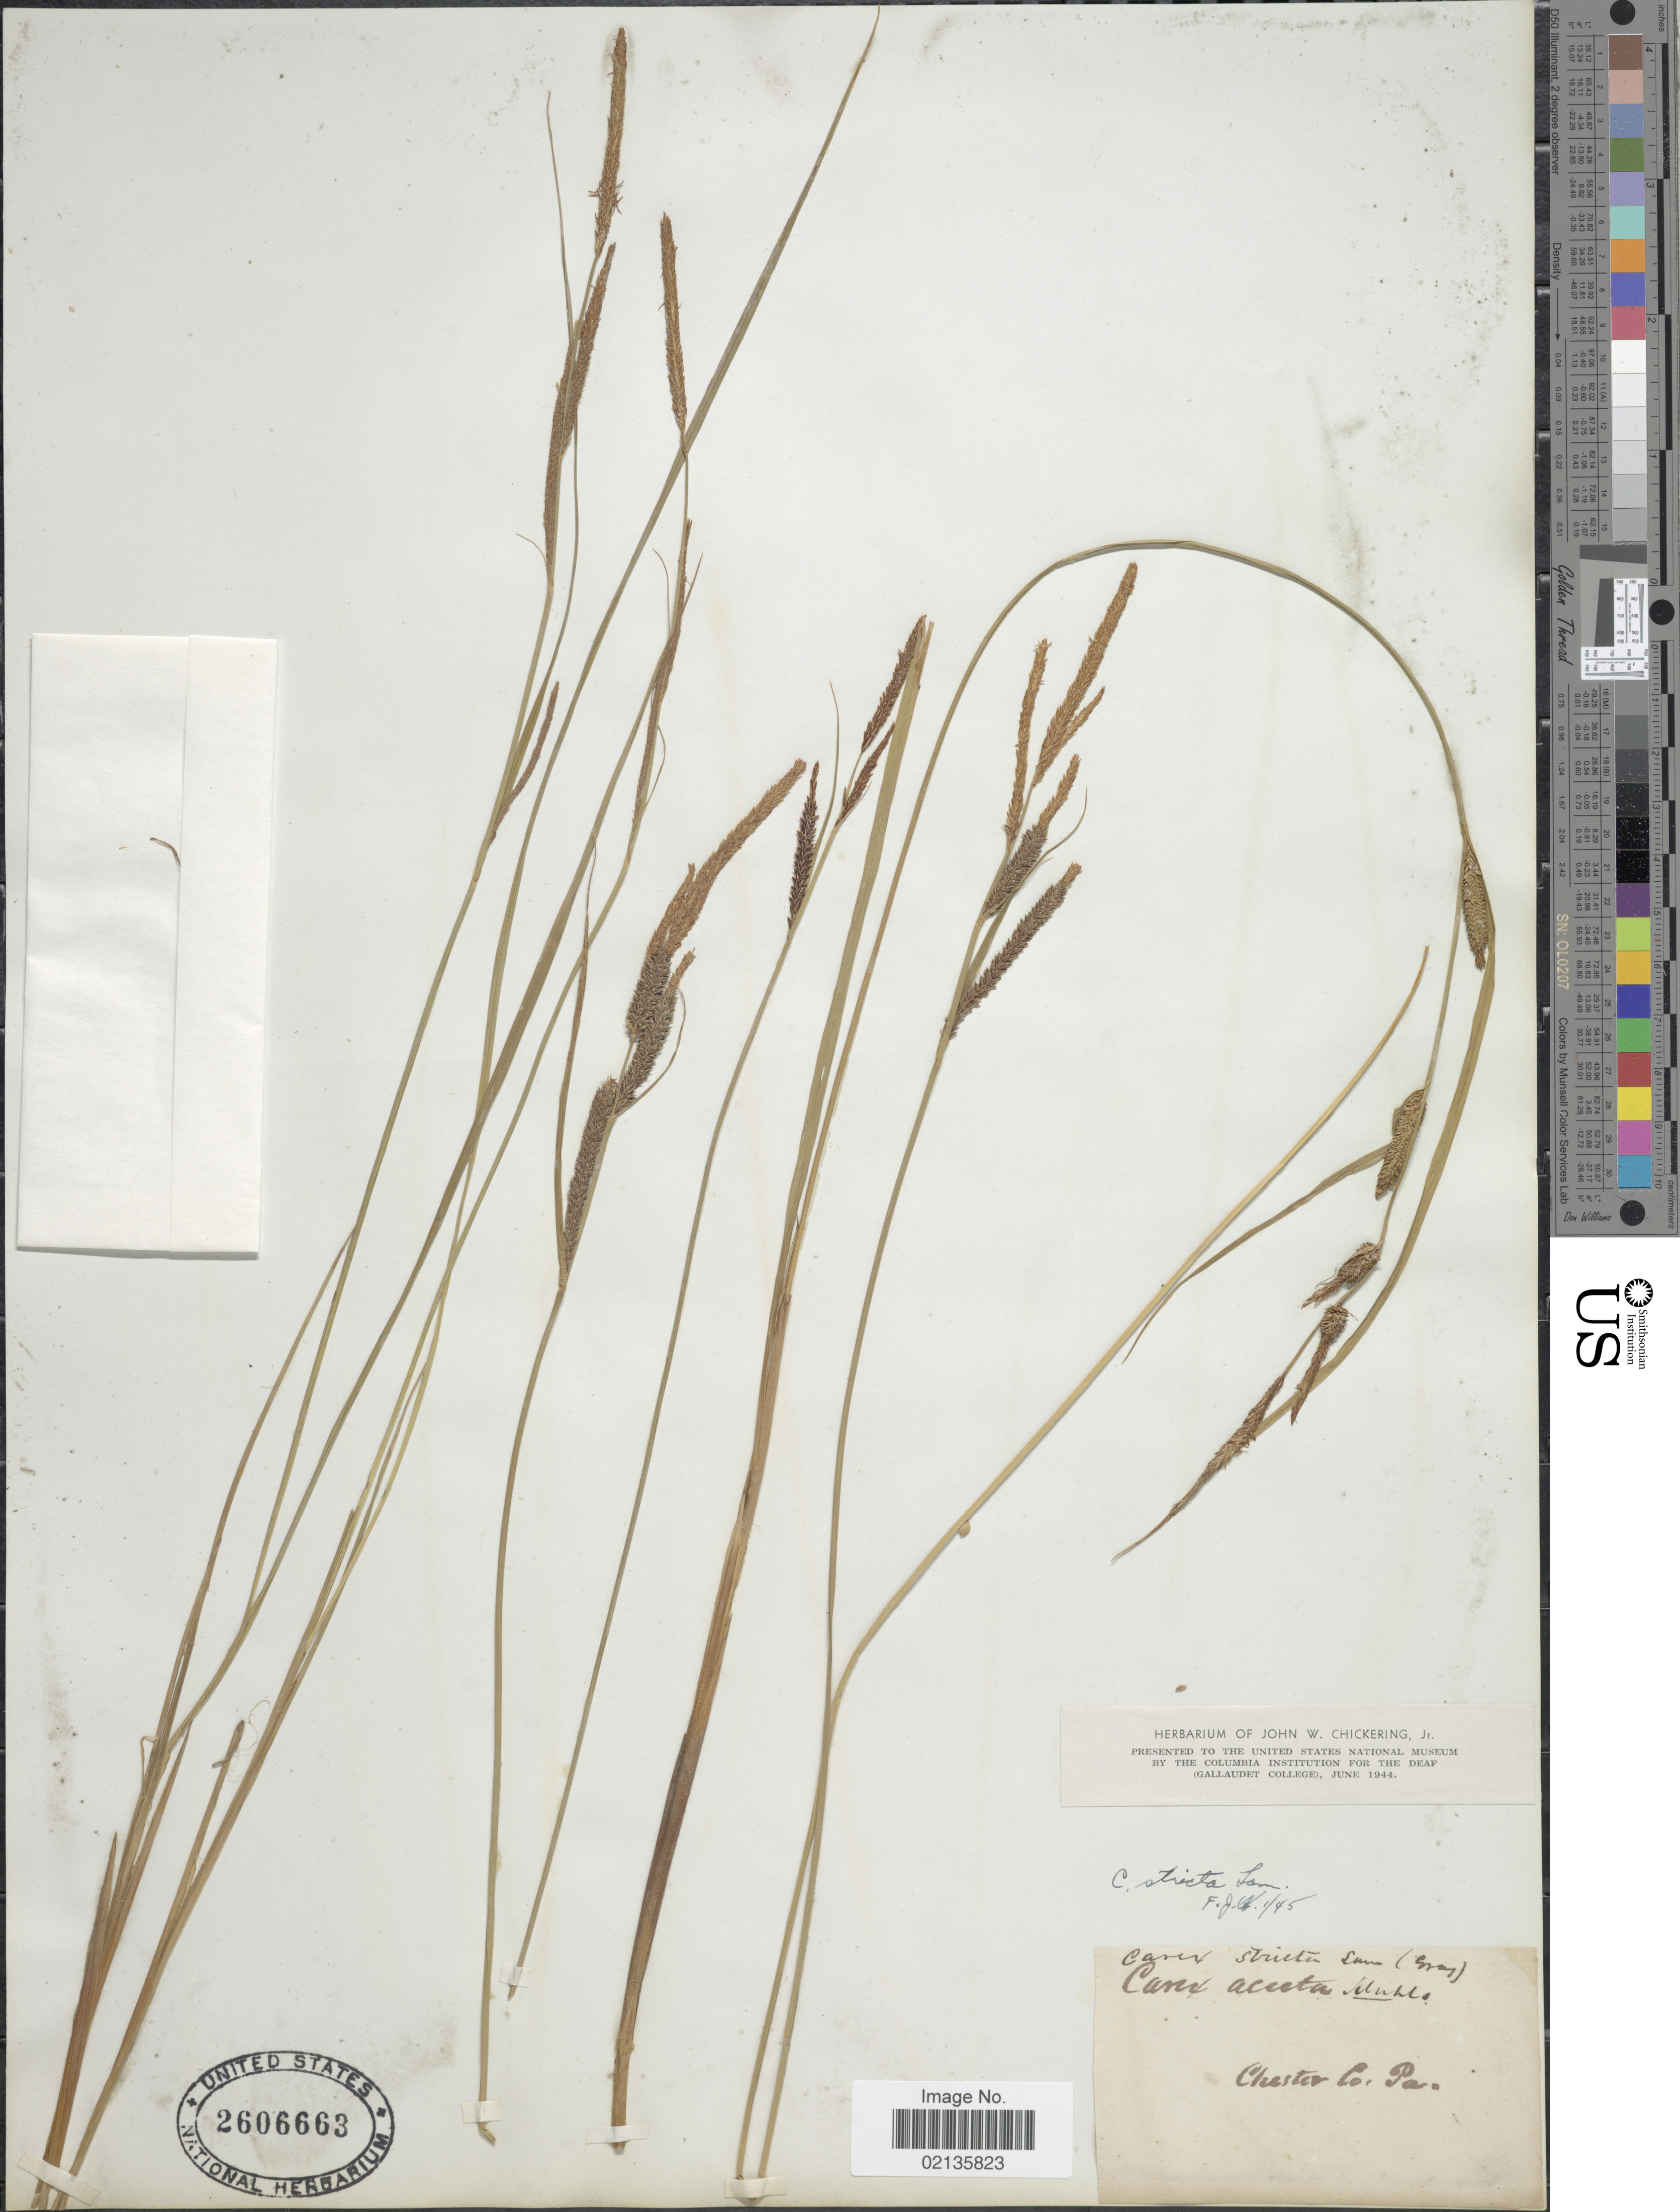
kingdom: Plantae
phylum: Tracheophyta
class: Liliopsida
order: Poales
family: Cyperaceae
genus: Carex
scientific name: Carex stricta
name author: Lam.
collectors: ex herb. J.W. Chickering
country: United States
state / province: Pennsylvania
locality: Chester Co.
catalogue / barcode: US 2606663